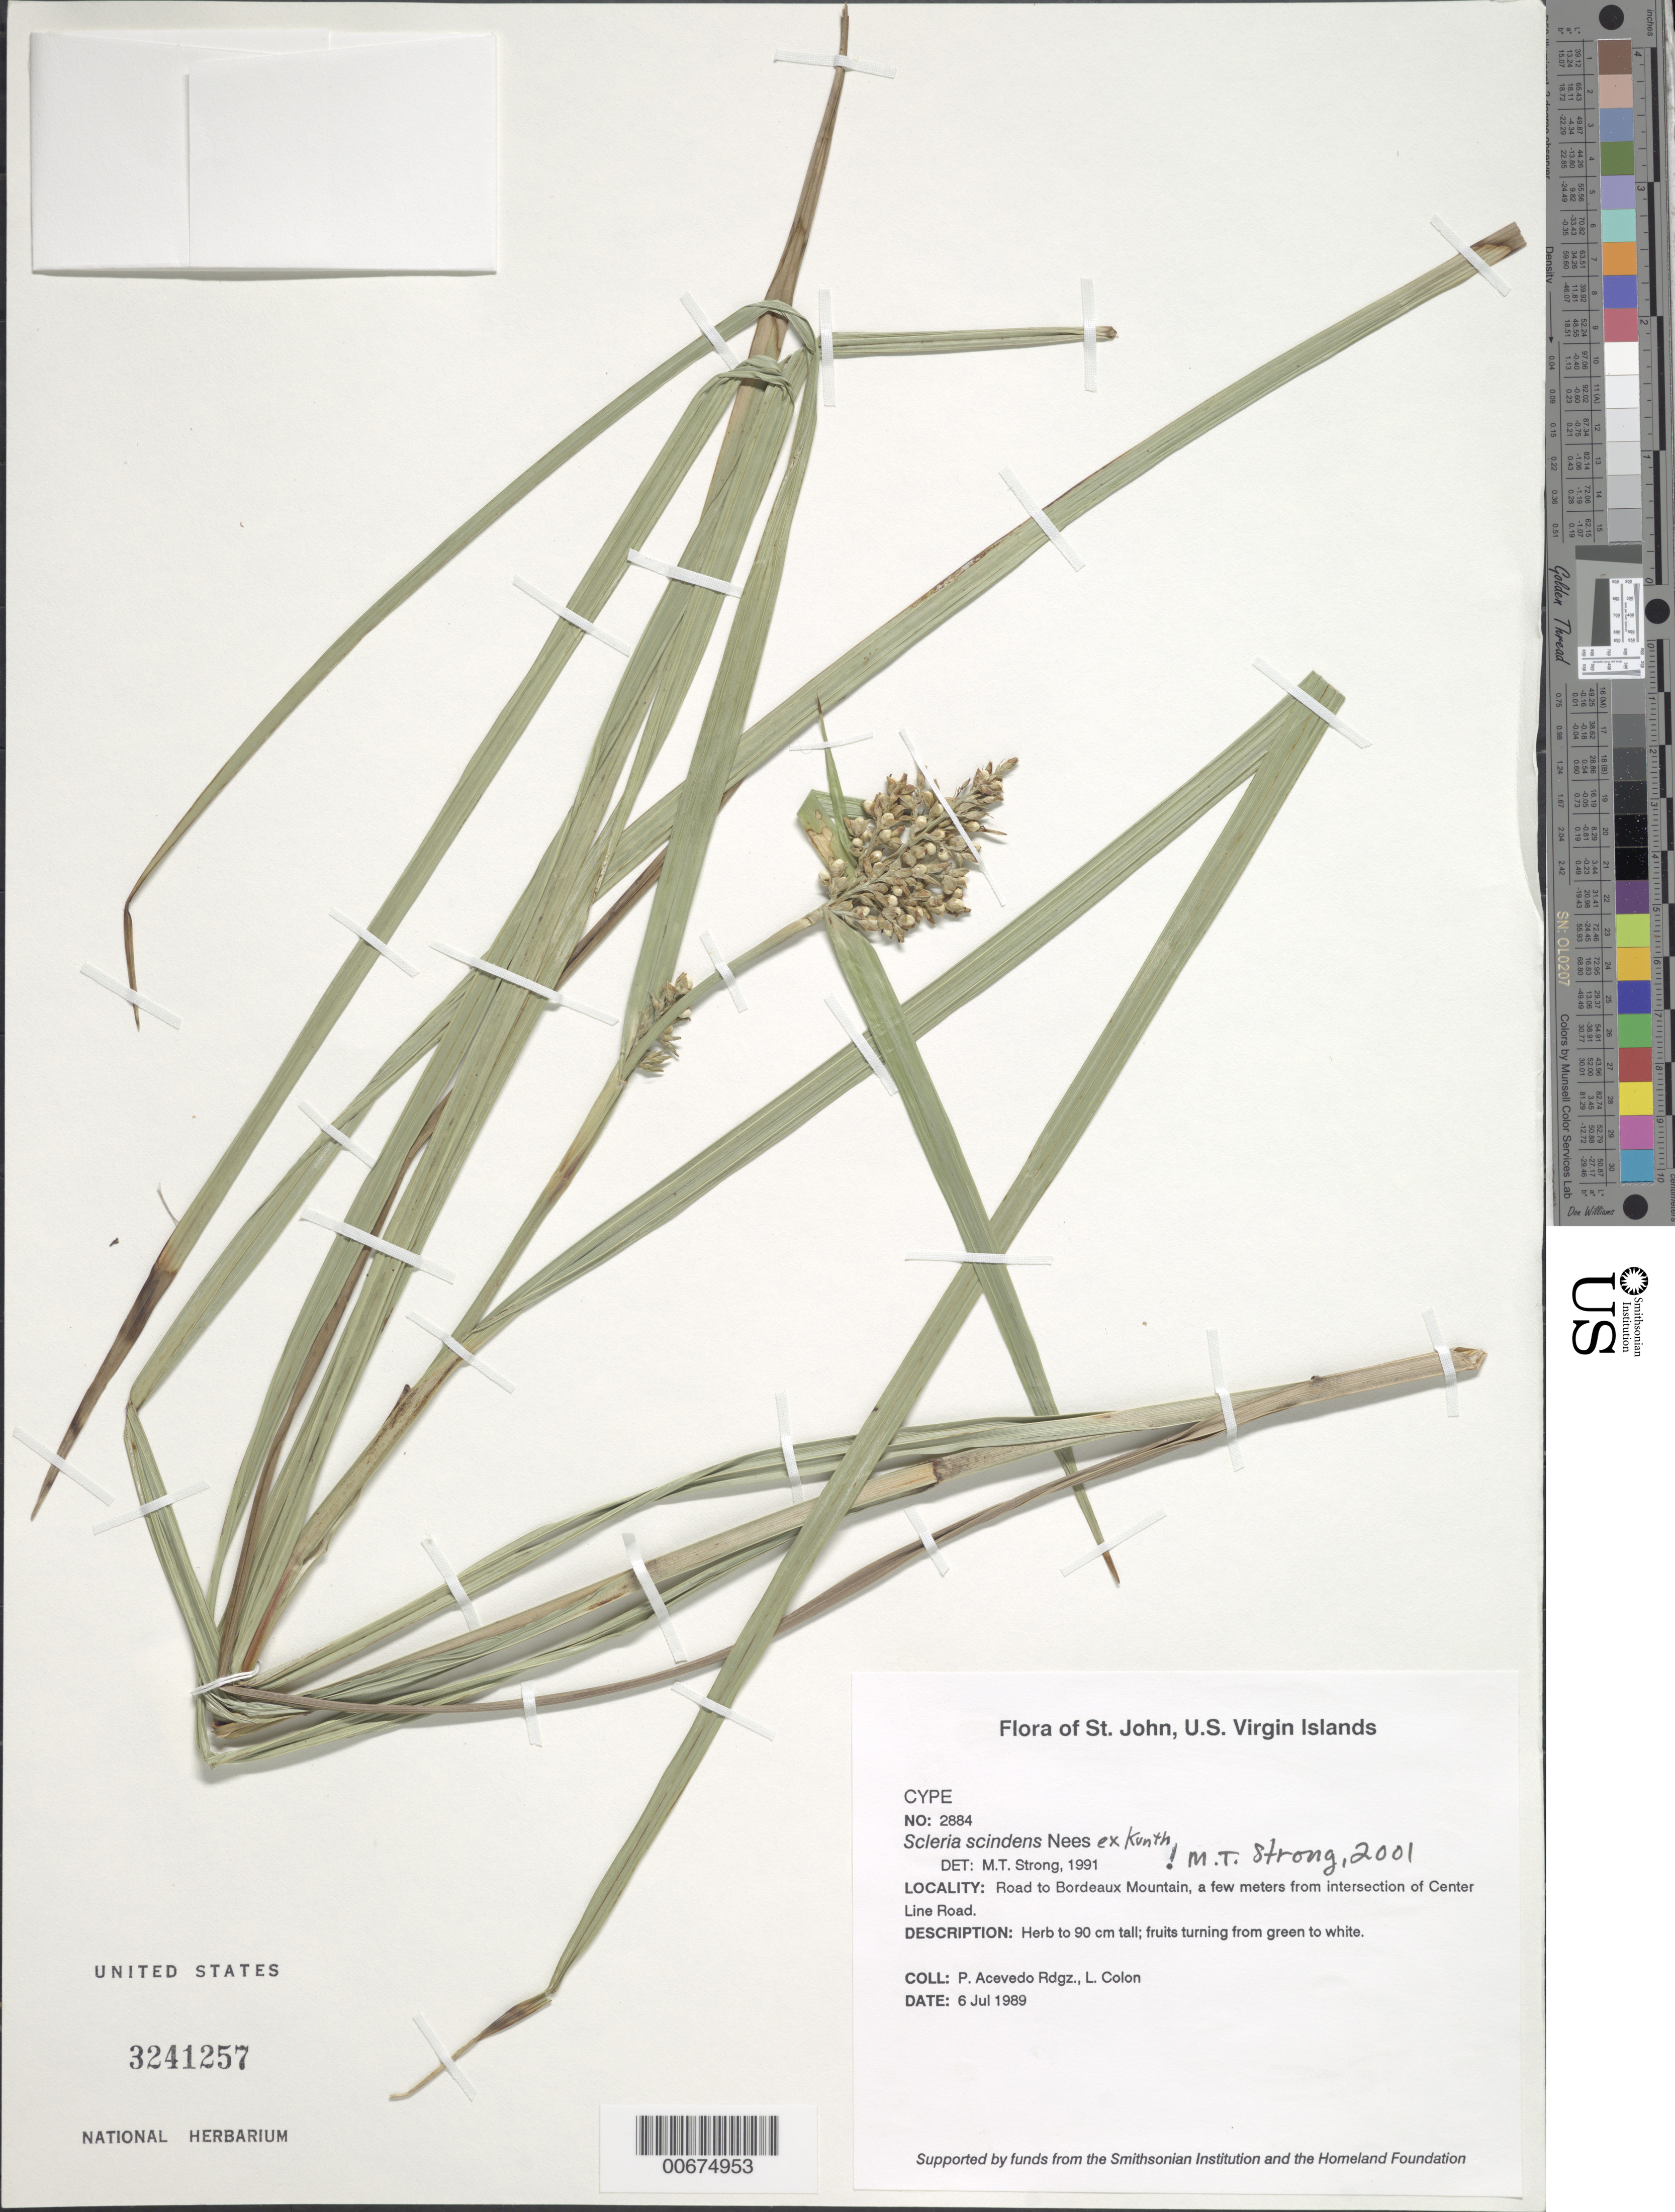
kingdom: Plantae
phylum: Tracheophyta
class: Liliopsida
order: Poales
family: Cyperaceae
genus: Scleria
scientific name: Scleria chlorantha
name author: Boeckeler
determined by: Strong, Mark T., (BOT), Smithsonian Institution - National Museum of Natural History (UNITED STATES)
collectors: P. Acevedo-Rodr. & L. Colon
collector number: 2884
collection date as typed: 06 Jul 1989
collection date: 1989-07-06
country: U.S. Virgin Islands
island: St. John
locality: Road to Bordeaux Mountain, a few meters from intersection of Center Line Road.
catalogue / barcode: US 3241257